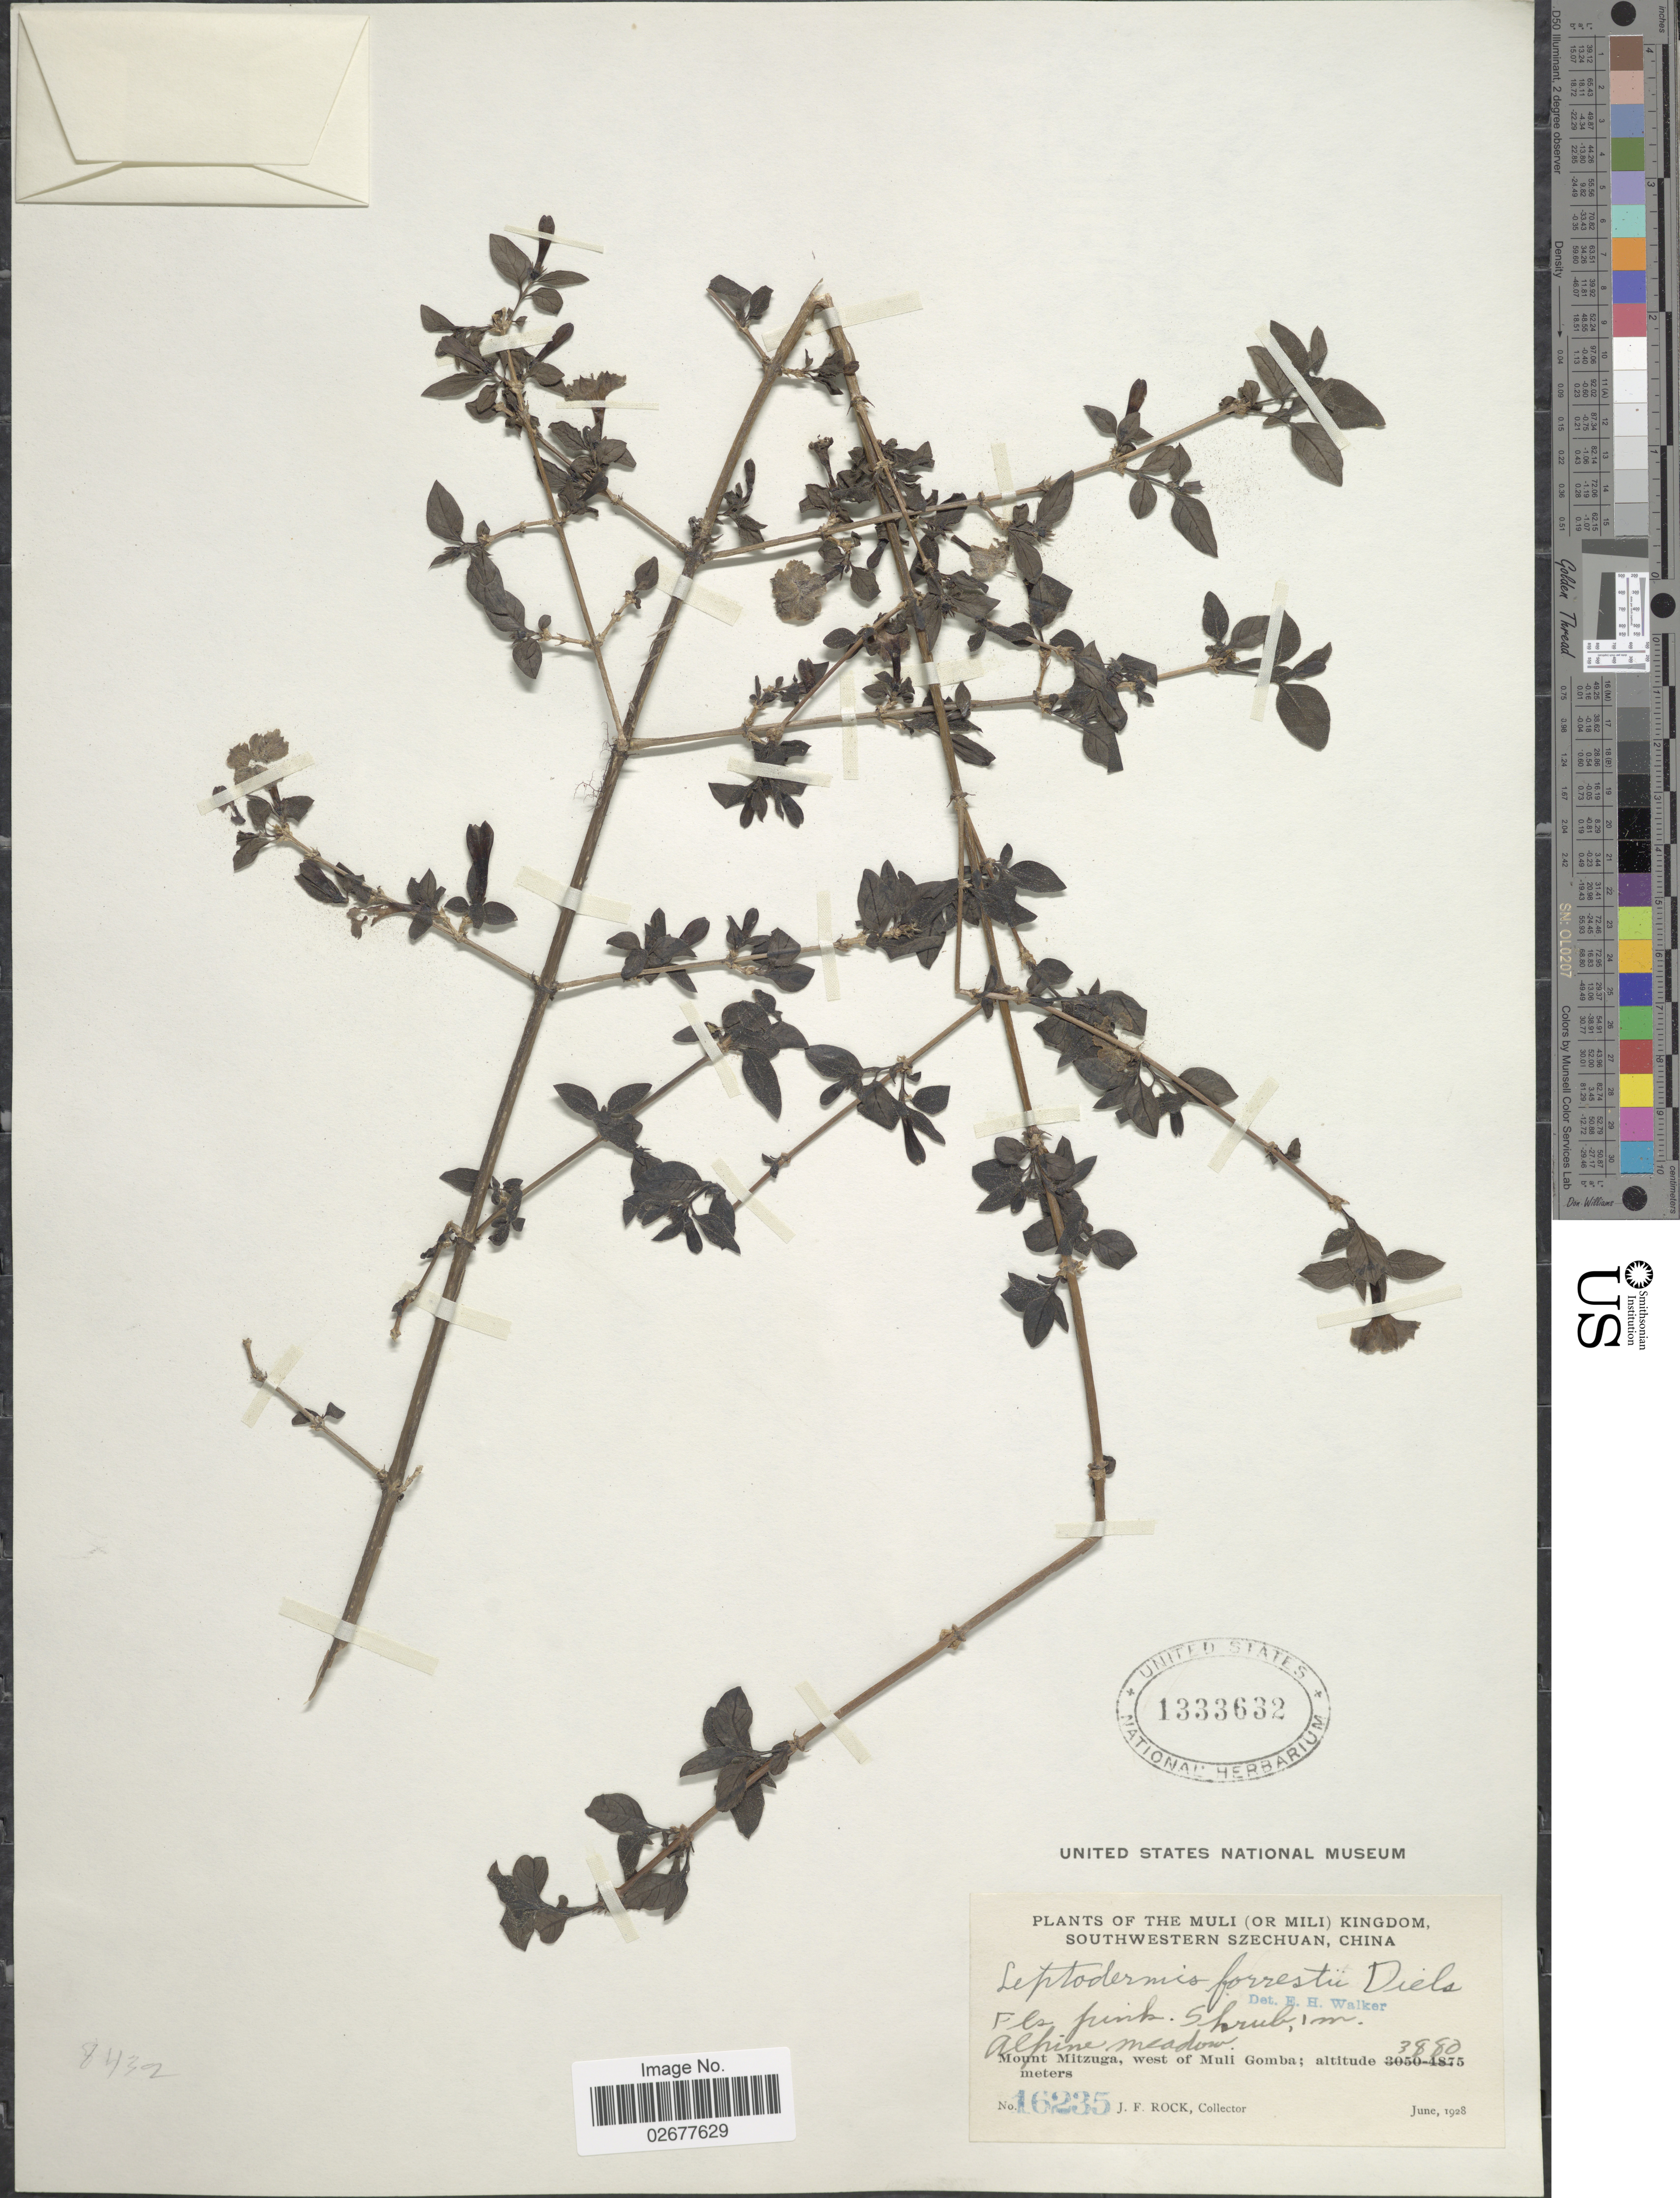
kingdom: Plantae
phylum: Tracheophyta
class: Magnoliopsida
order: Gentianales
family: Rubiaceae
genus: Leptodermis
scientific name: Leptodermis forrestii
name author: Diels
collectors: J. Rock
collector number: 16235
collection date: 1928-06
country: China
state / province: Sichuan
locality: Muli (Mili) Kingdom, southwestern Szechuan. Mount Mitzuga, west of Muli Gomba.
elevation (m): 3880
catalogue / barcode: US 1333632